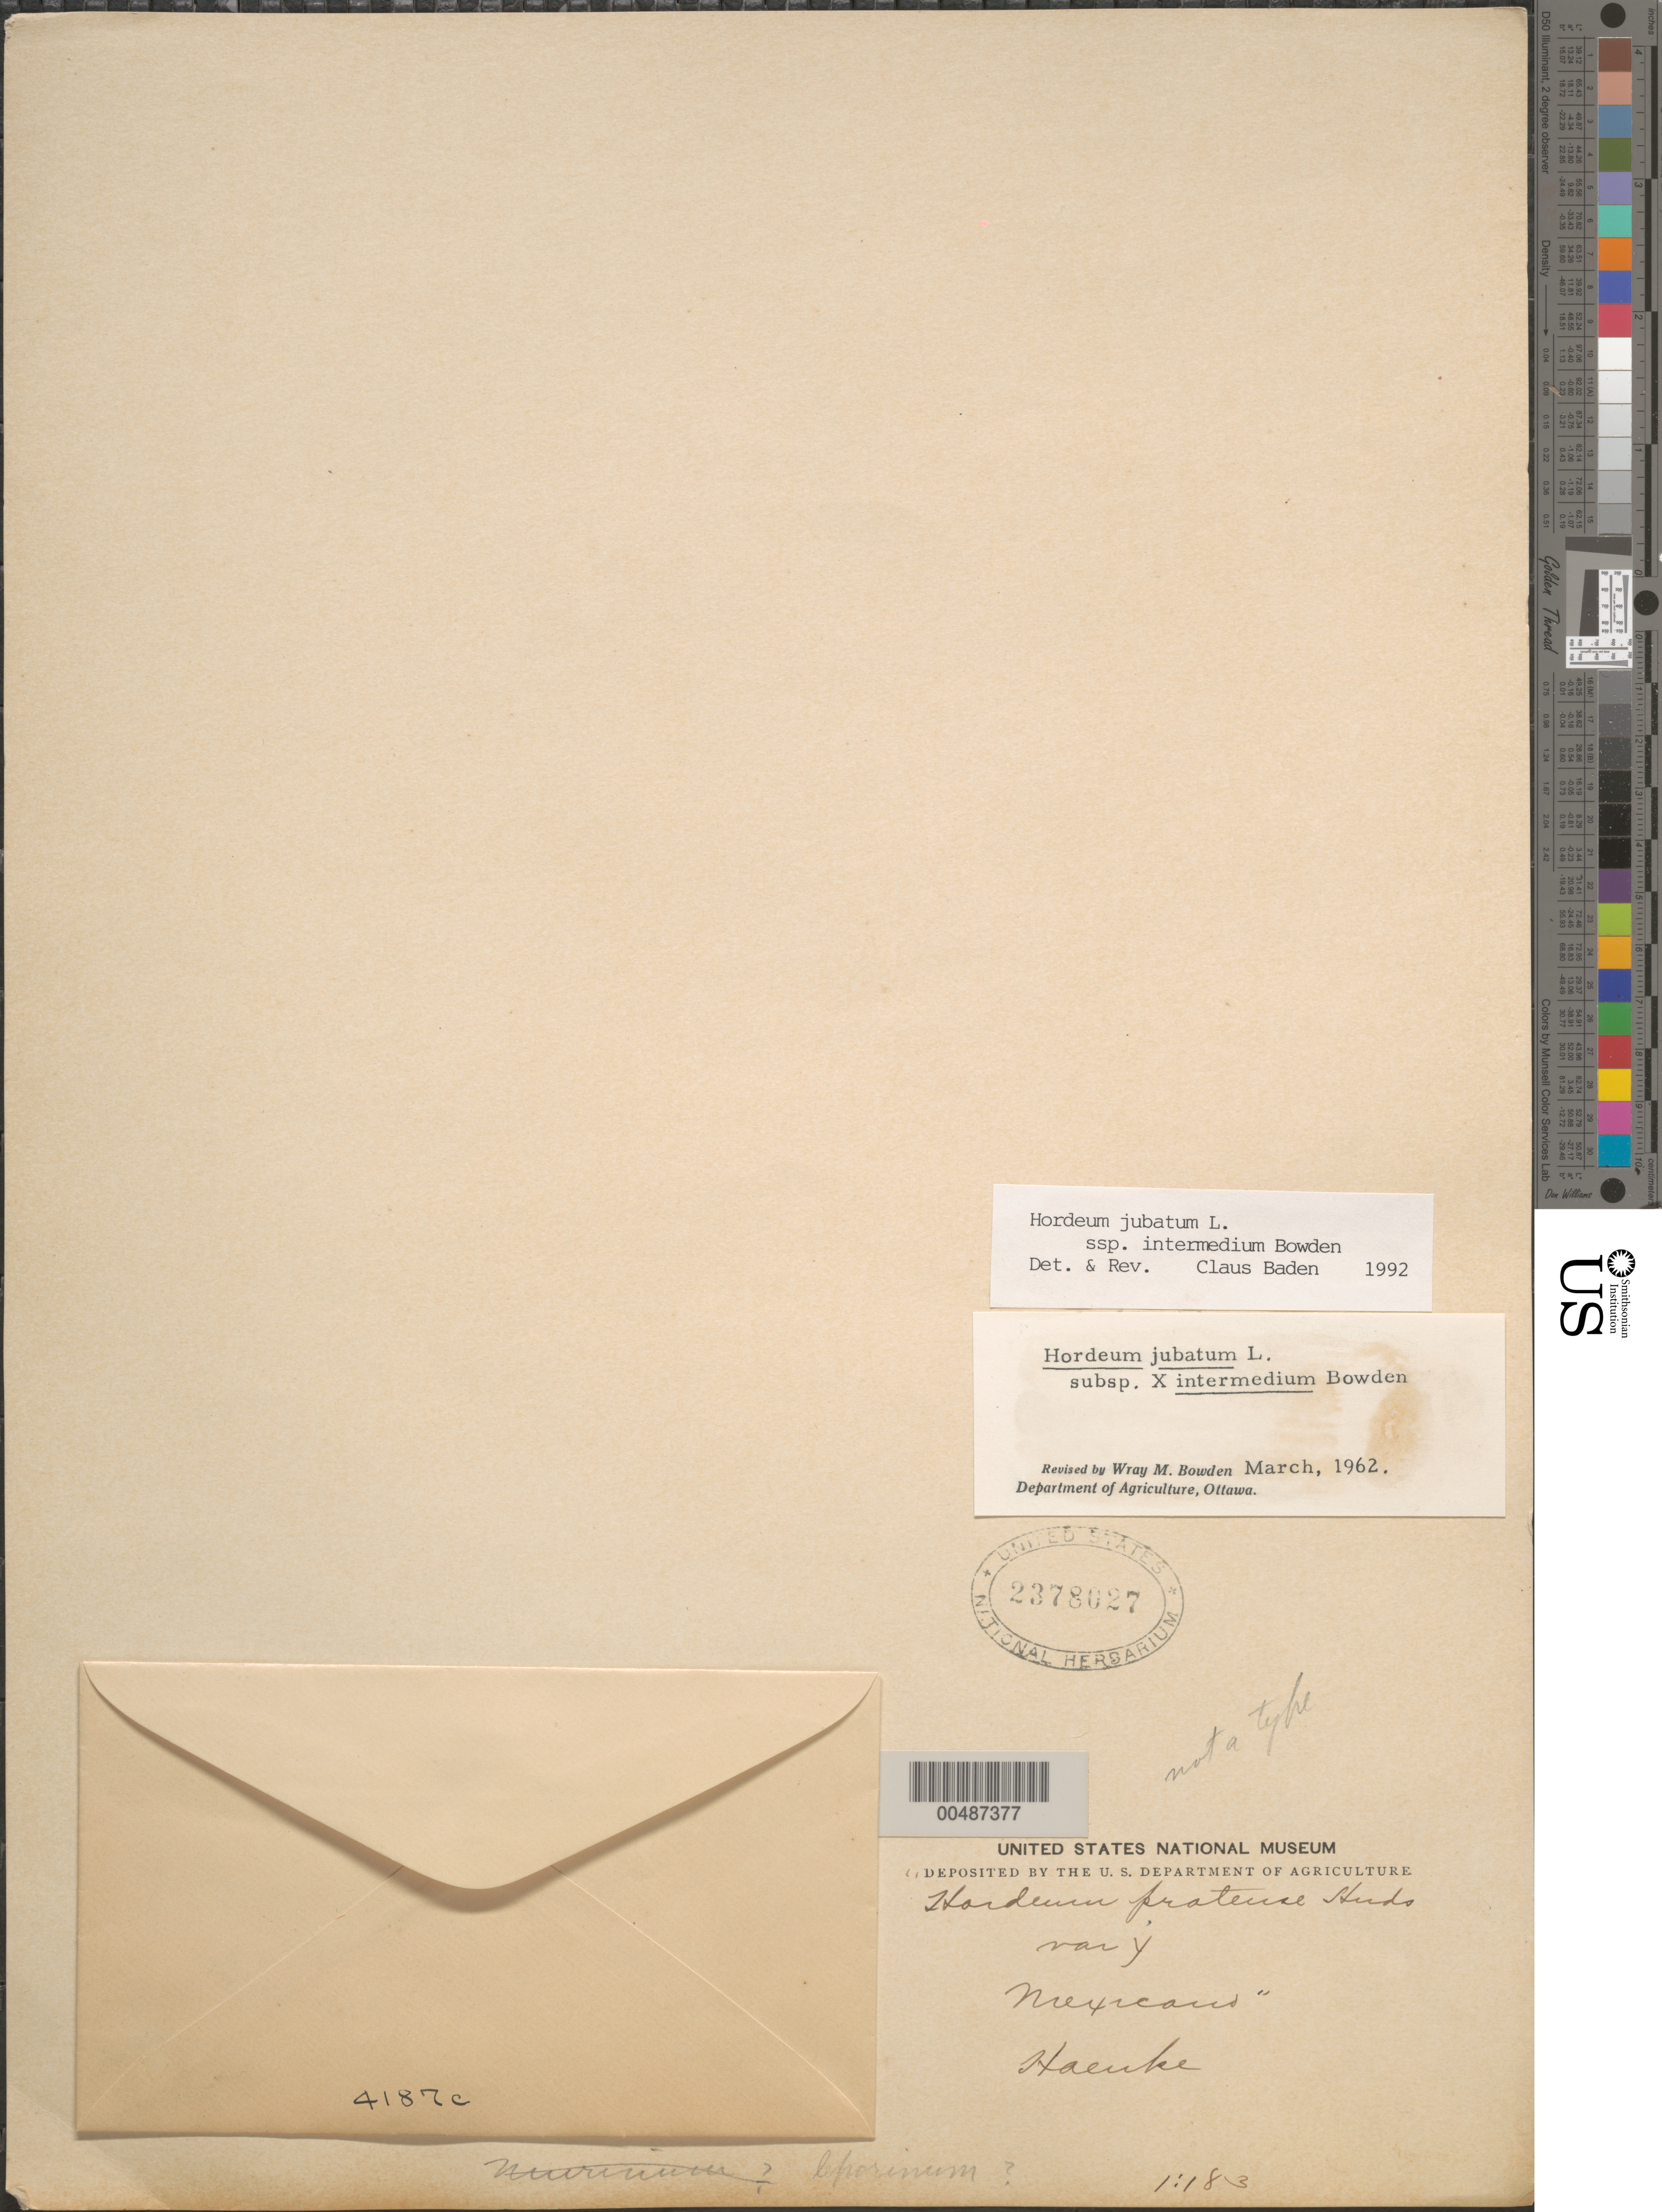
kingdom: Plantae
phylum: Tracheophyta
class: Liliopsida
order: Poales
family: Poaceae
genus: Hordeum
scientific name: Hordeum jubatum subsp. intermedium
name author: Bowden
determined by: Baden, C.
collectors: T. P. X. Haenke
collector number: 4187c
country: Mexico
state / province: Durango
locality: San Ramon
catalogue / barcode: US 2378027